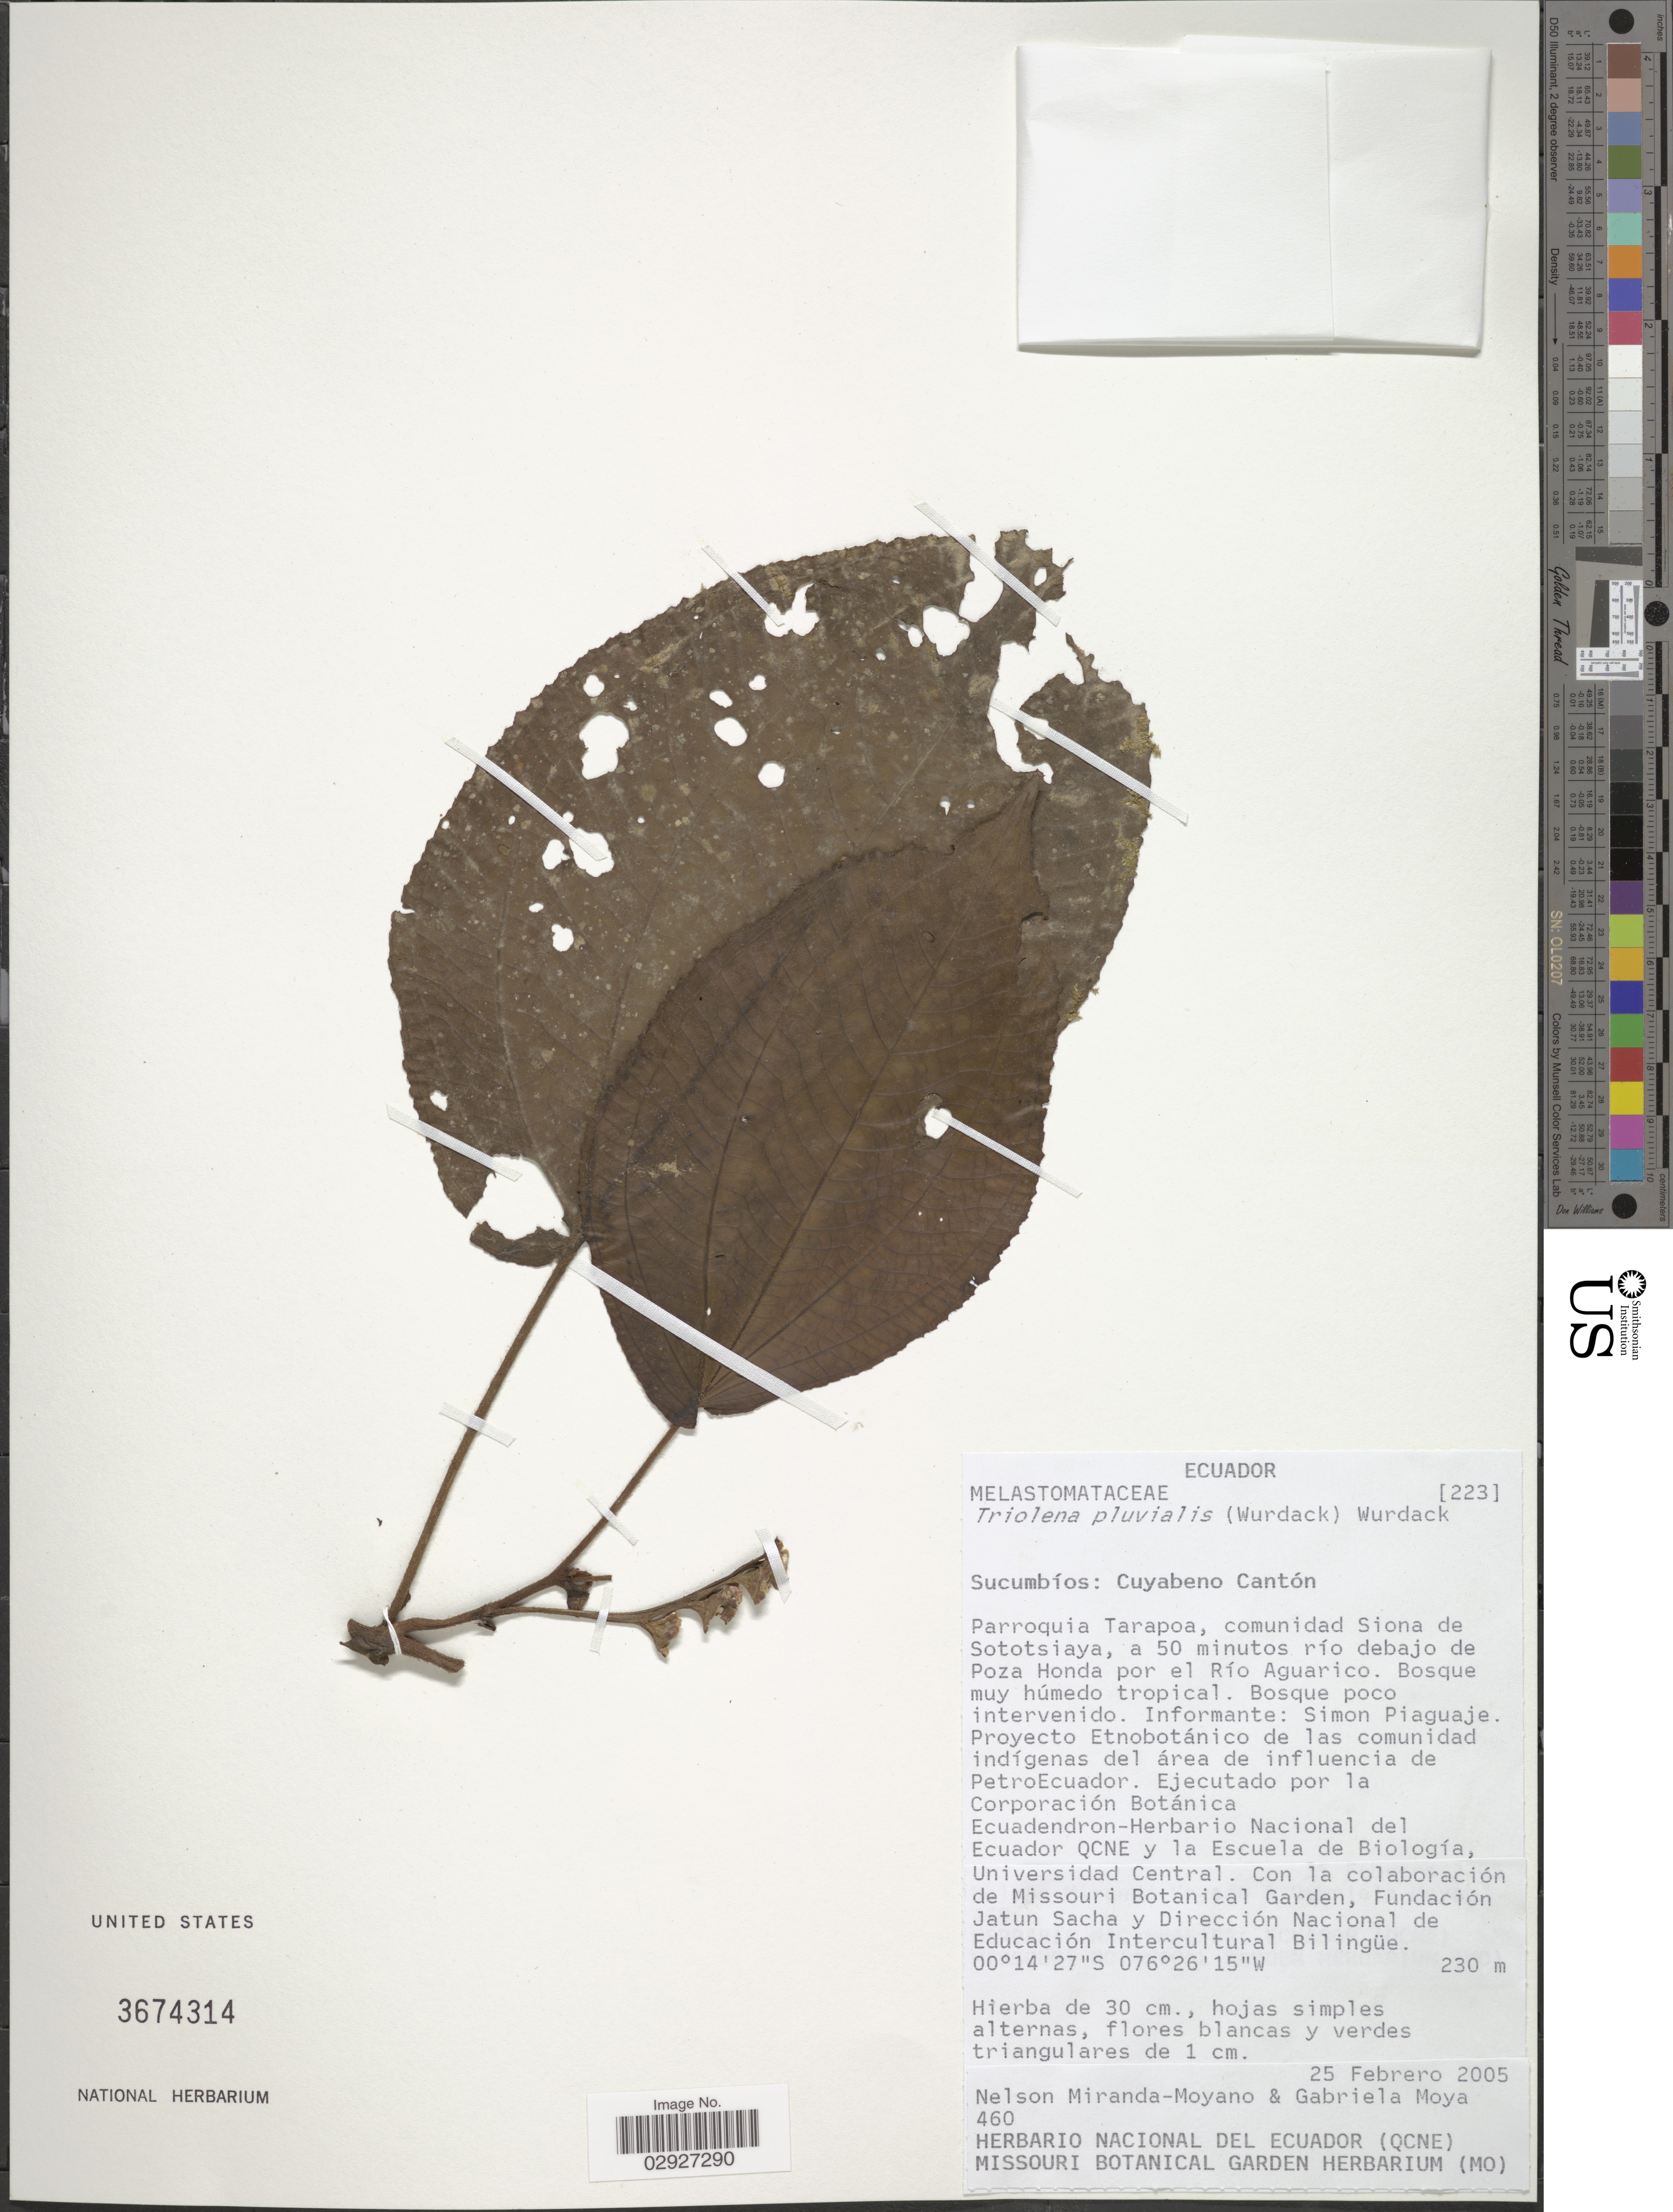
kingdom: Plantae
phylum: Tracheophyta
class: Magnoliopsida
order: Myrtales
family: Melastomataceae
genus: Triolena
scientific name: Triolena pluvialis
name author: (Wurdack) Wurdack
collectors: N. Miranda-Moyano & G. Moya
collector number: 460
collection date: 2005-02-25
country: Ecuador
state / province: Sucumbíos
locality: Cuyabeno Cantón, Parroquia Tarapoa, comunidad Siona de Sototsiaya, a 50 minutos río debajo de Poza Honda por el Río Aguarico.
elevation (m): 230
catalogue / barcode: US 3674314